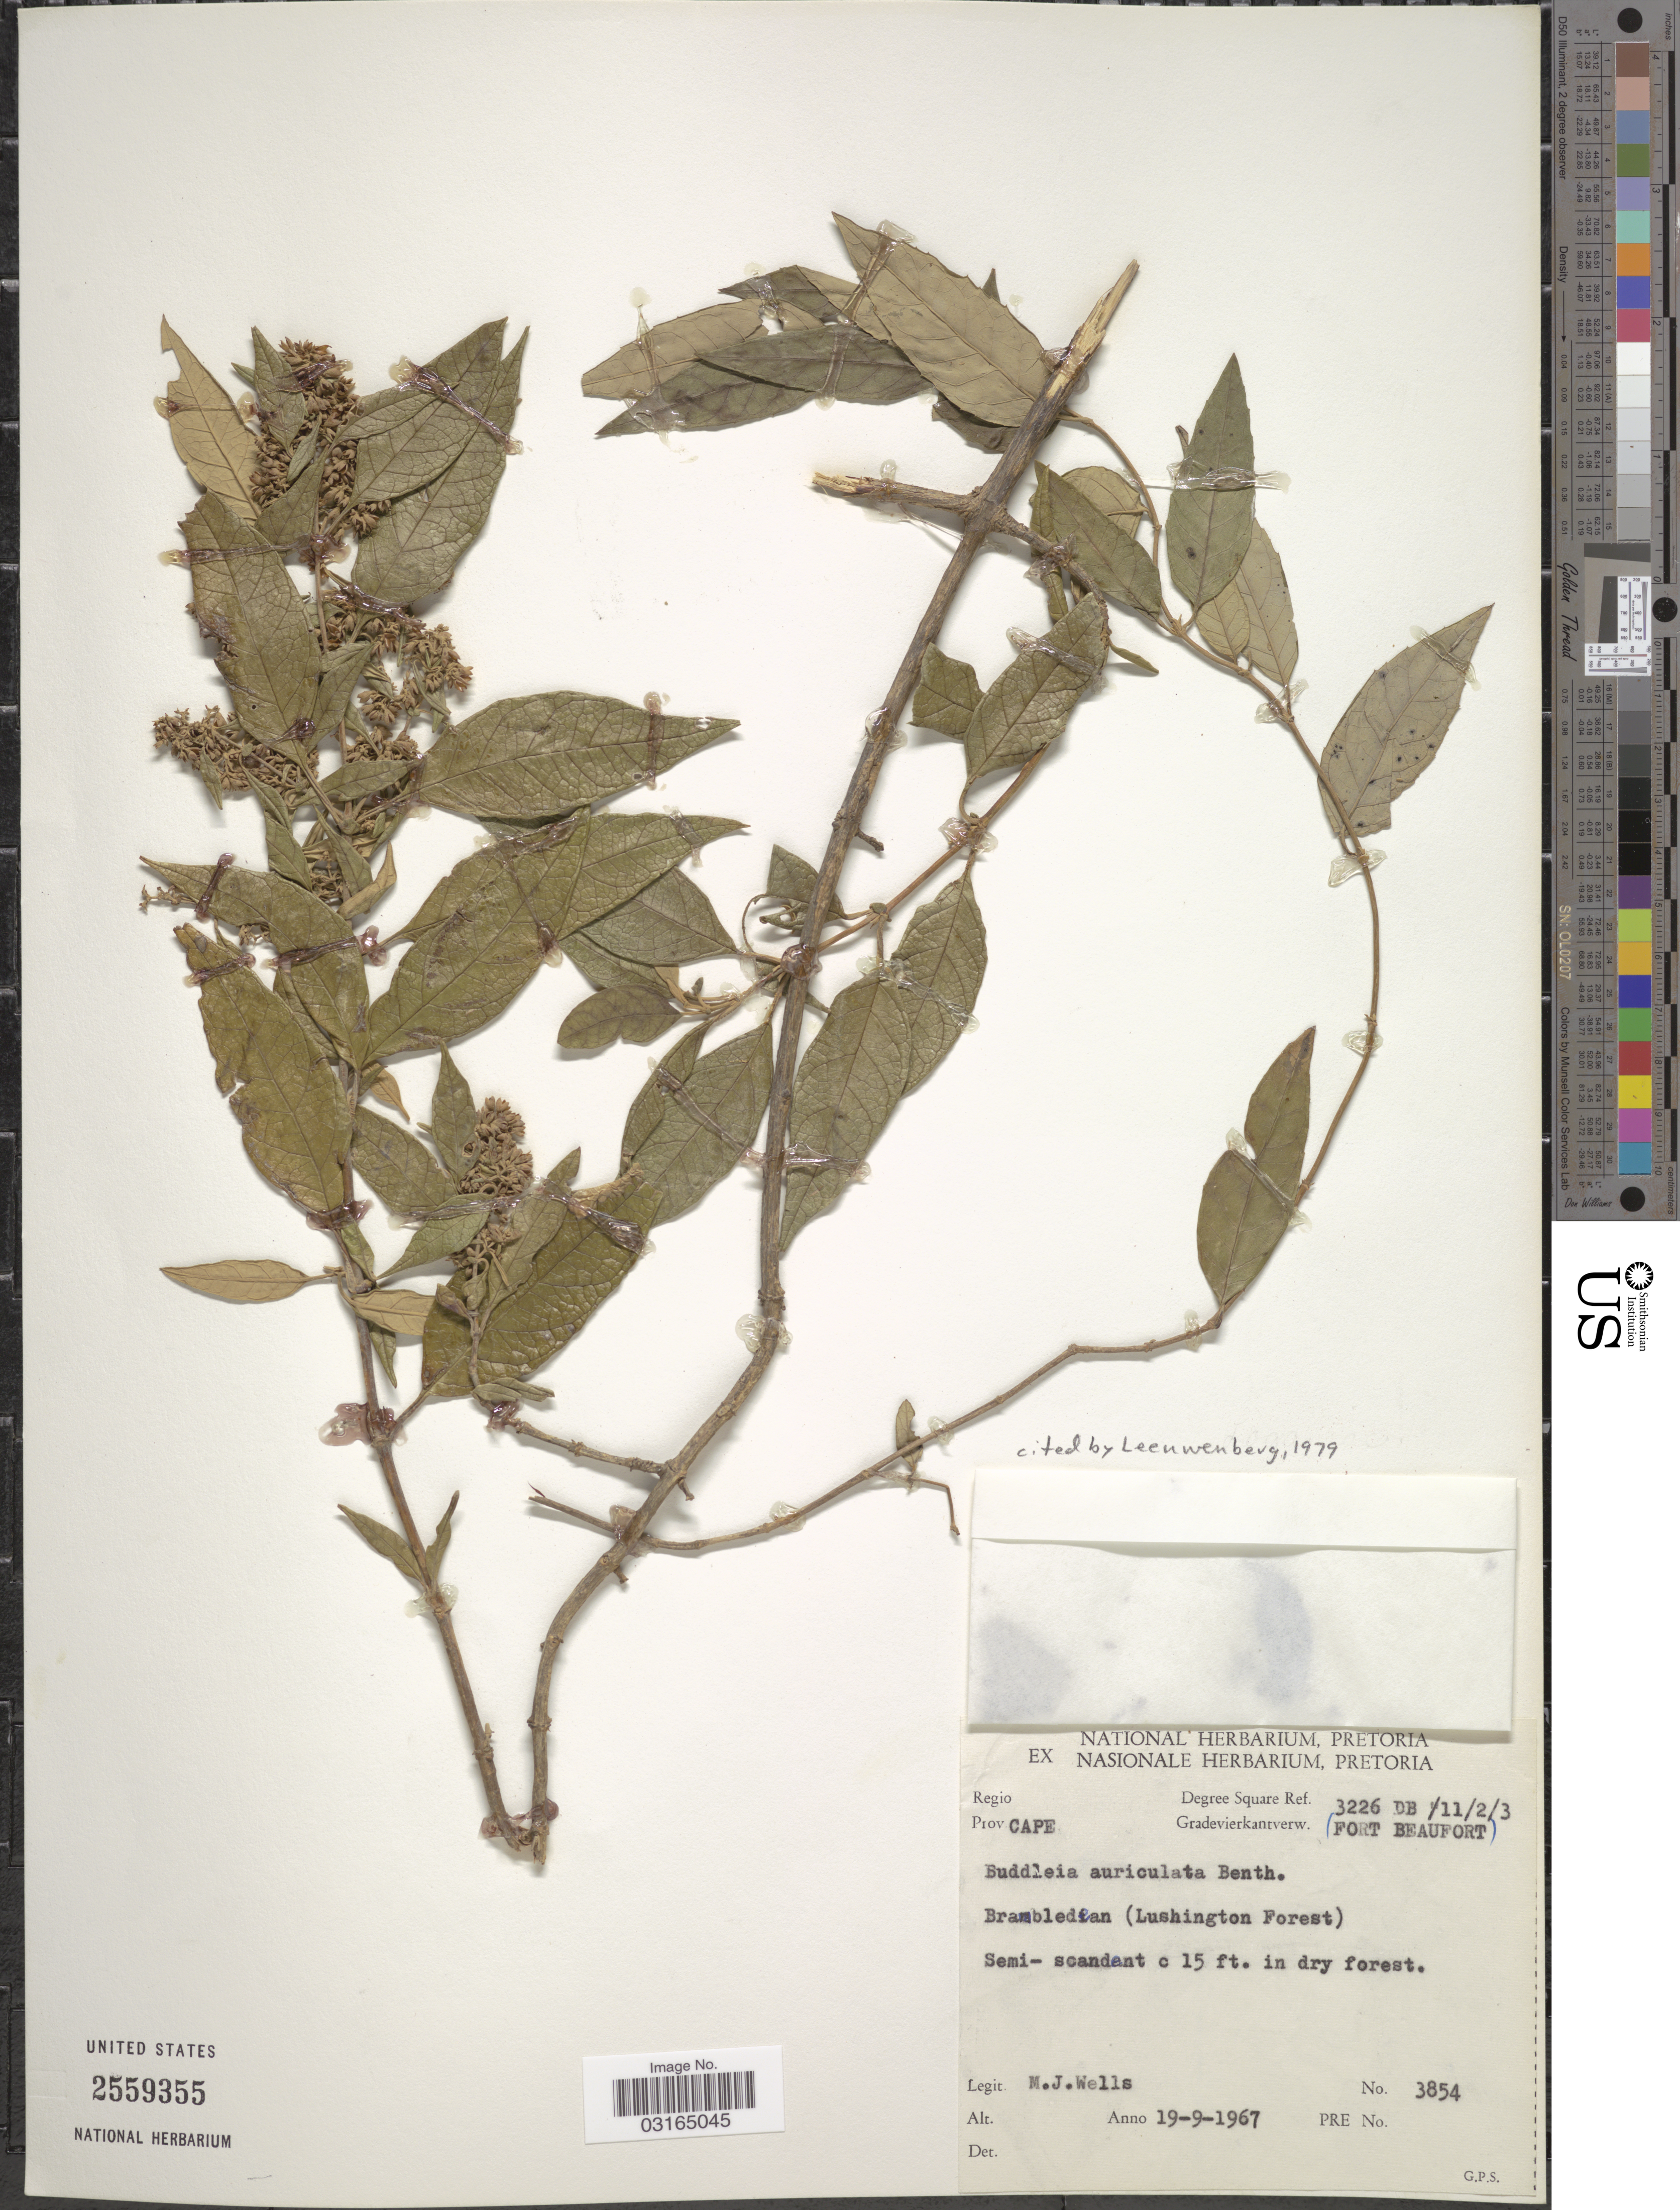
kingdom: Plantae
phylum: Tracheophyta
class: Magnoliopsida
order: Lamiales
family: Scrophulariaceae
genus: Buddleja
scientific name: Buddleja auriculata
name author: Benth.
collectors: M. Wells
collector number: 3854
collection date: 1967-09-19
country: South Africa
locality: Prov. Cape. Degree Square Ref. 3226 DB /11/2/3 Gradevierkantverw. (Fort Beaufort). Brambledean( (Lushington Forest).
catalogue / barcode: US 2559355